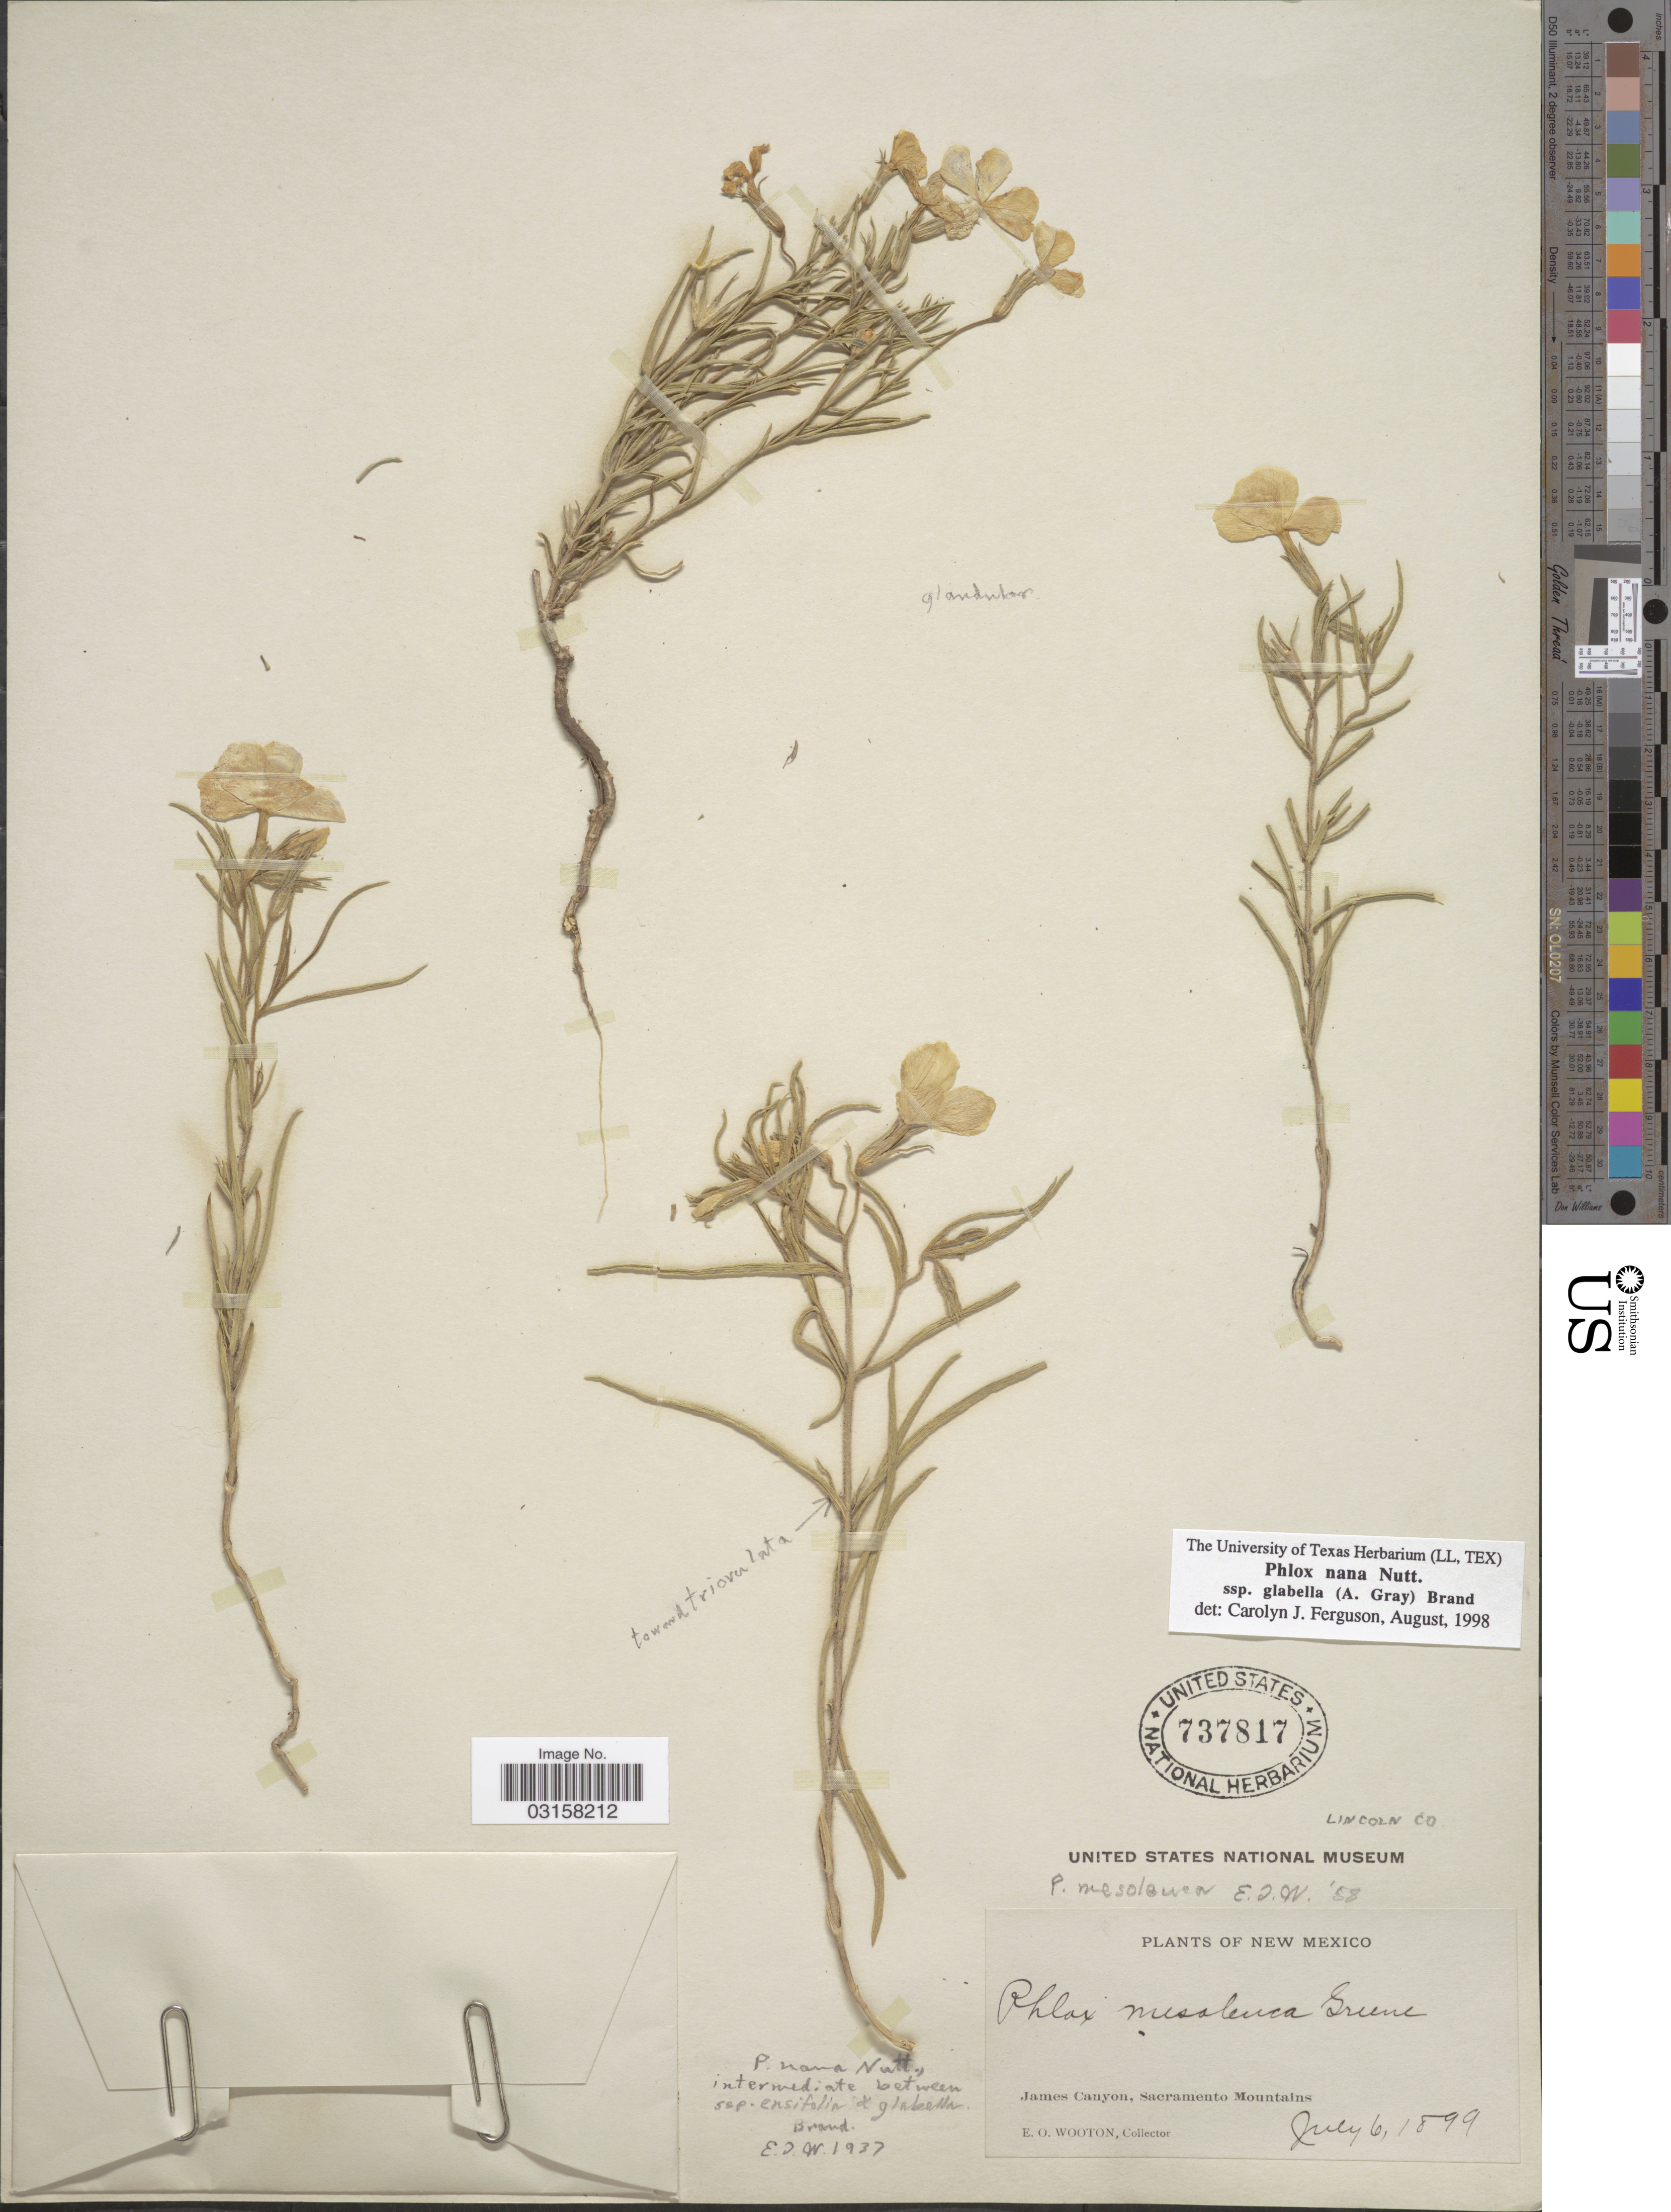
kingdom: Plantae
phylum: Tracheophyta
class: Magnoliopsida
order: Ericales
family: Polemoniaceae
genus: Phlox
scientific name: Phlox triovulata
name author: Thurb. ex Torr.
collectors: E. O. Wooton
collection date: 1899-07-06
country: United States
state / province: New Mexico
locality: Lincoln Co. James Canyon, Sacramento Mountains.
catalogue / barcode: US 737817